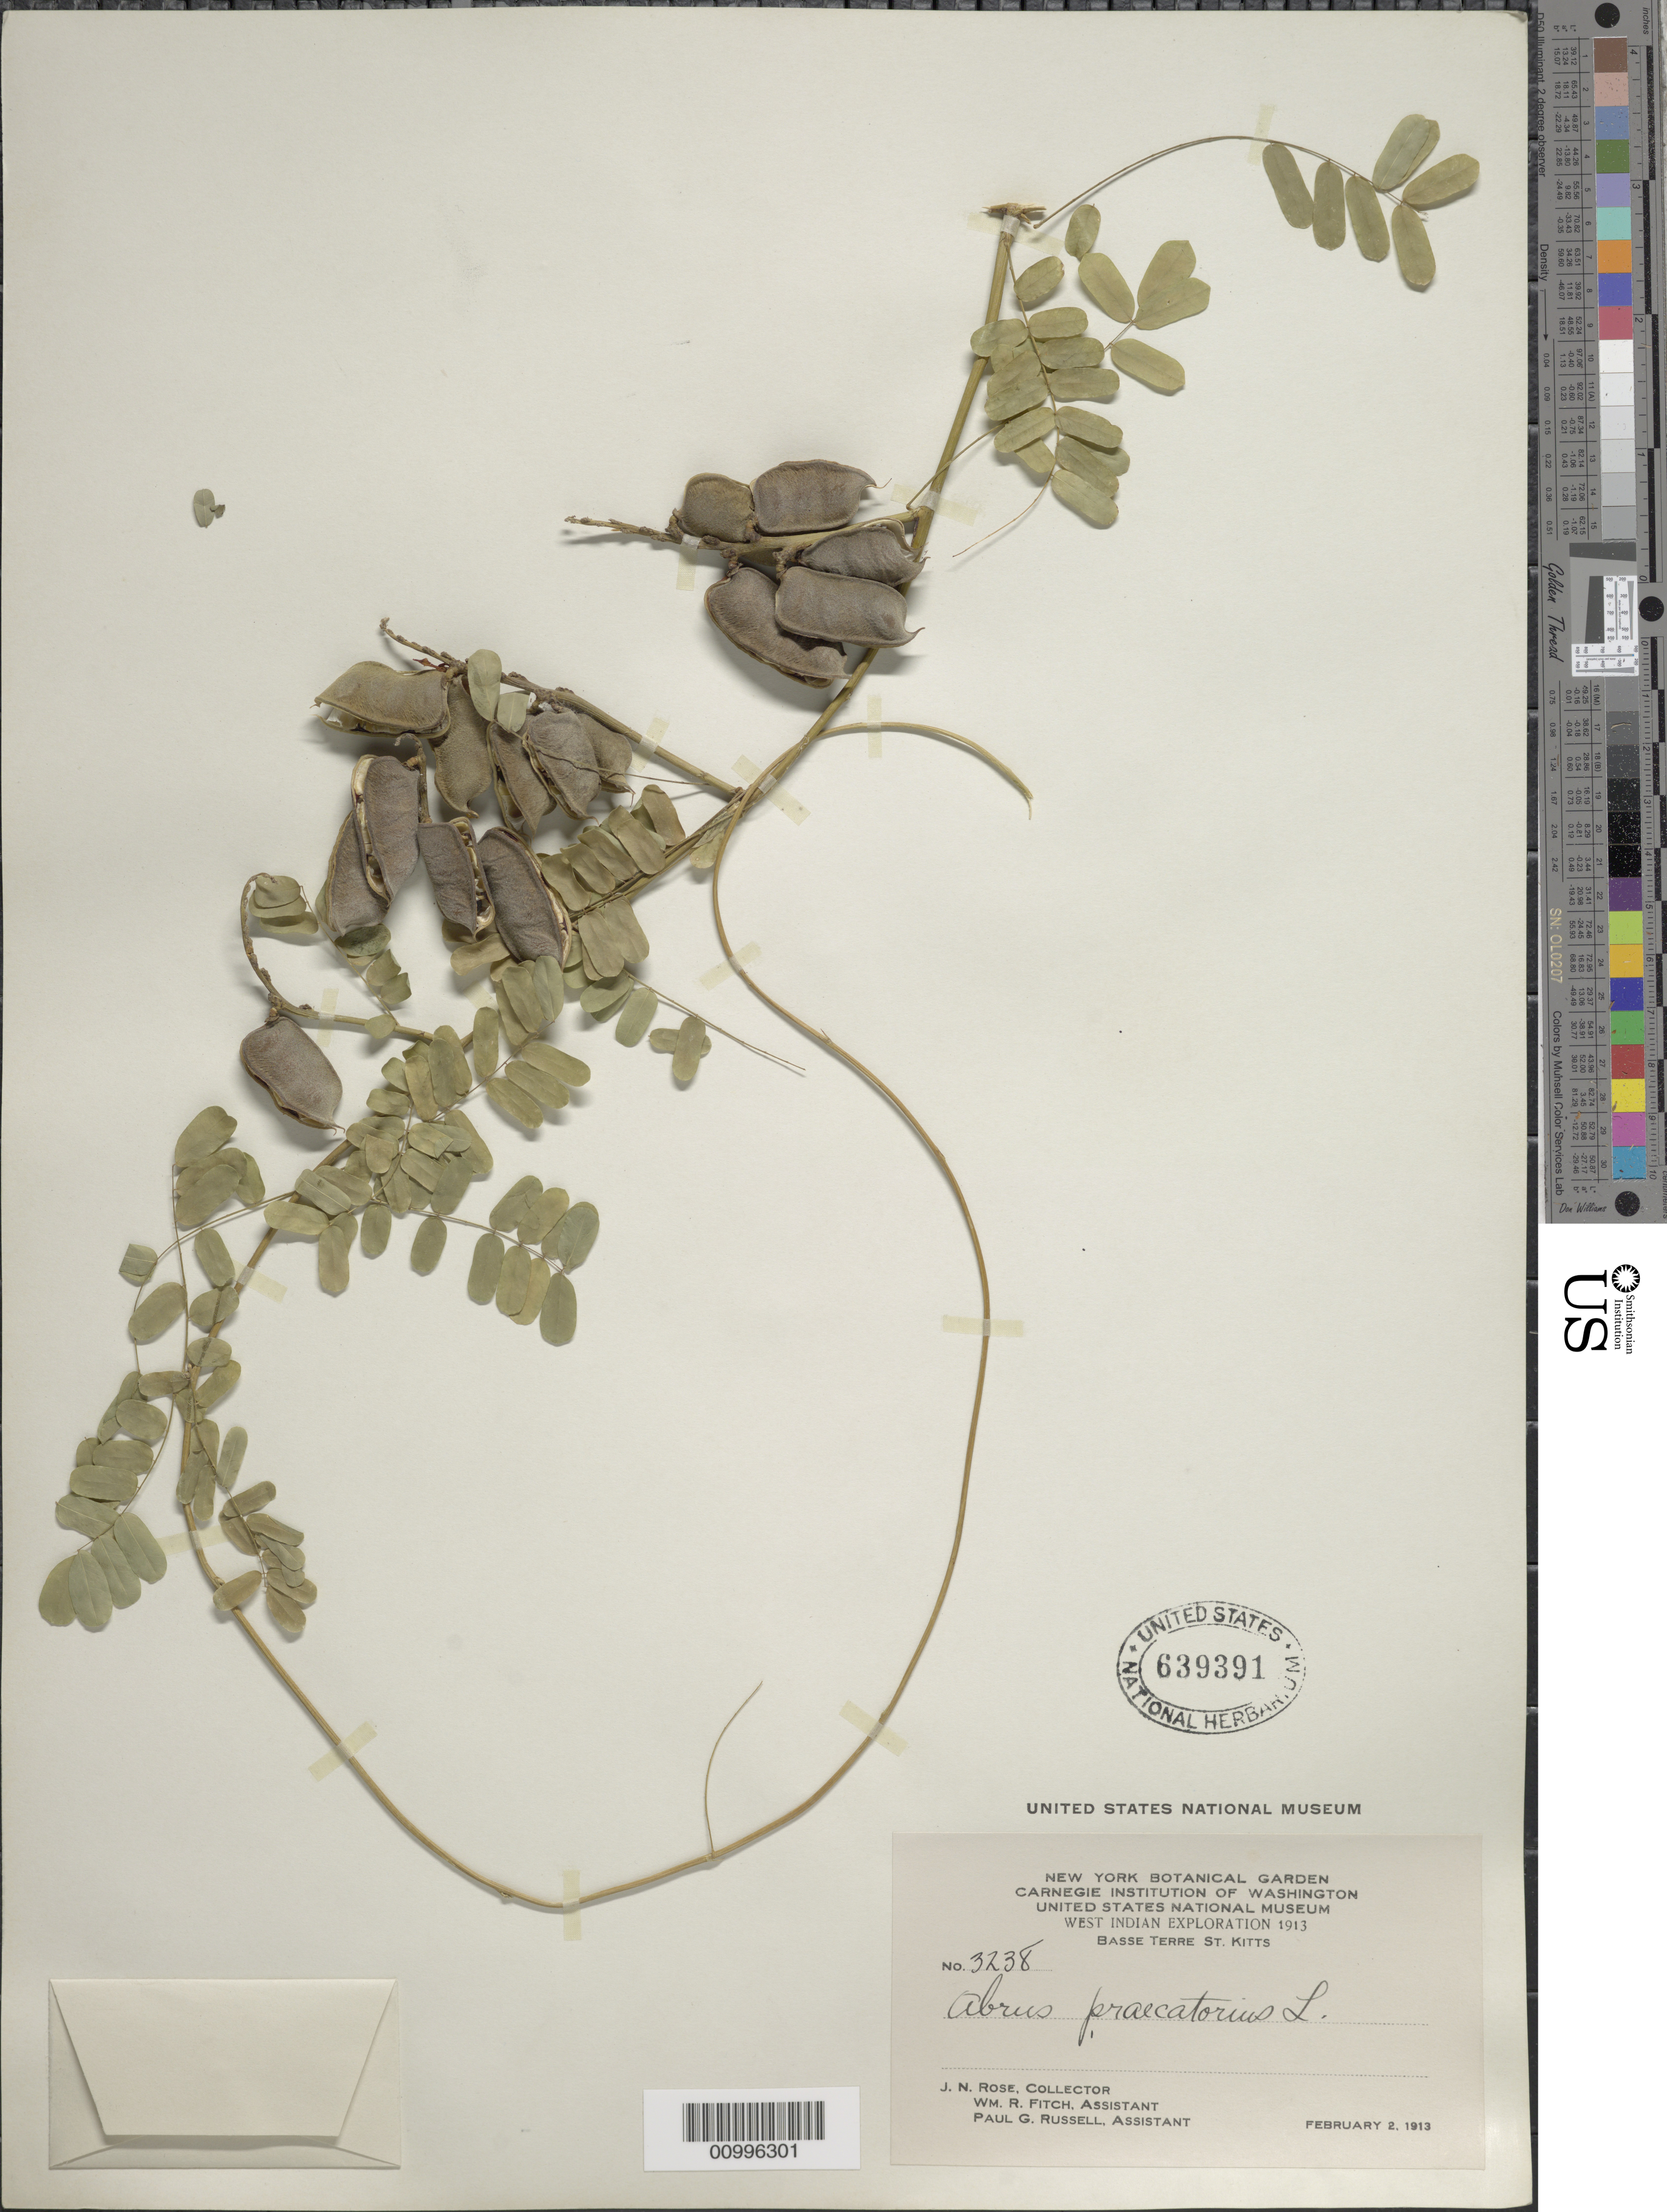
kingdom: Plantae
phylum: Tracheophyta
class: Magnoliopsida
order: Fabales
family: Fabaceae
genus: Abrus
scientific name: Abrus precatorius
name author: L.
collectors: J. N. Rose, W. R. Fitch & P. G. Russell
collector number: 3238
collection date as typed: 02 Feb 1913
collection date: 1913-02-02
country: St. Christopher-Nevis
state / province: St. George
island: St. Christopher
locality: Basse Terre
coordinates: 0 N, 0 E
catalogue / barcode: US 639391